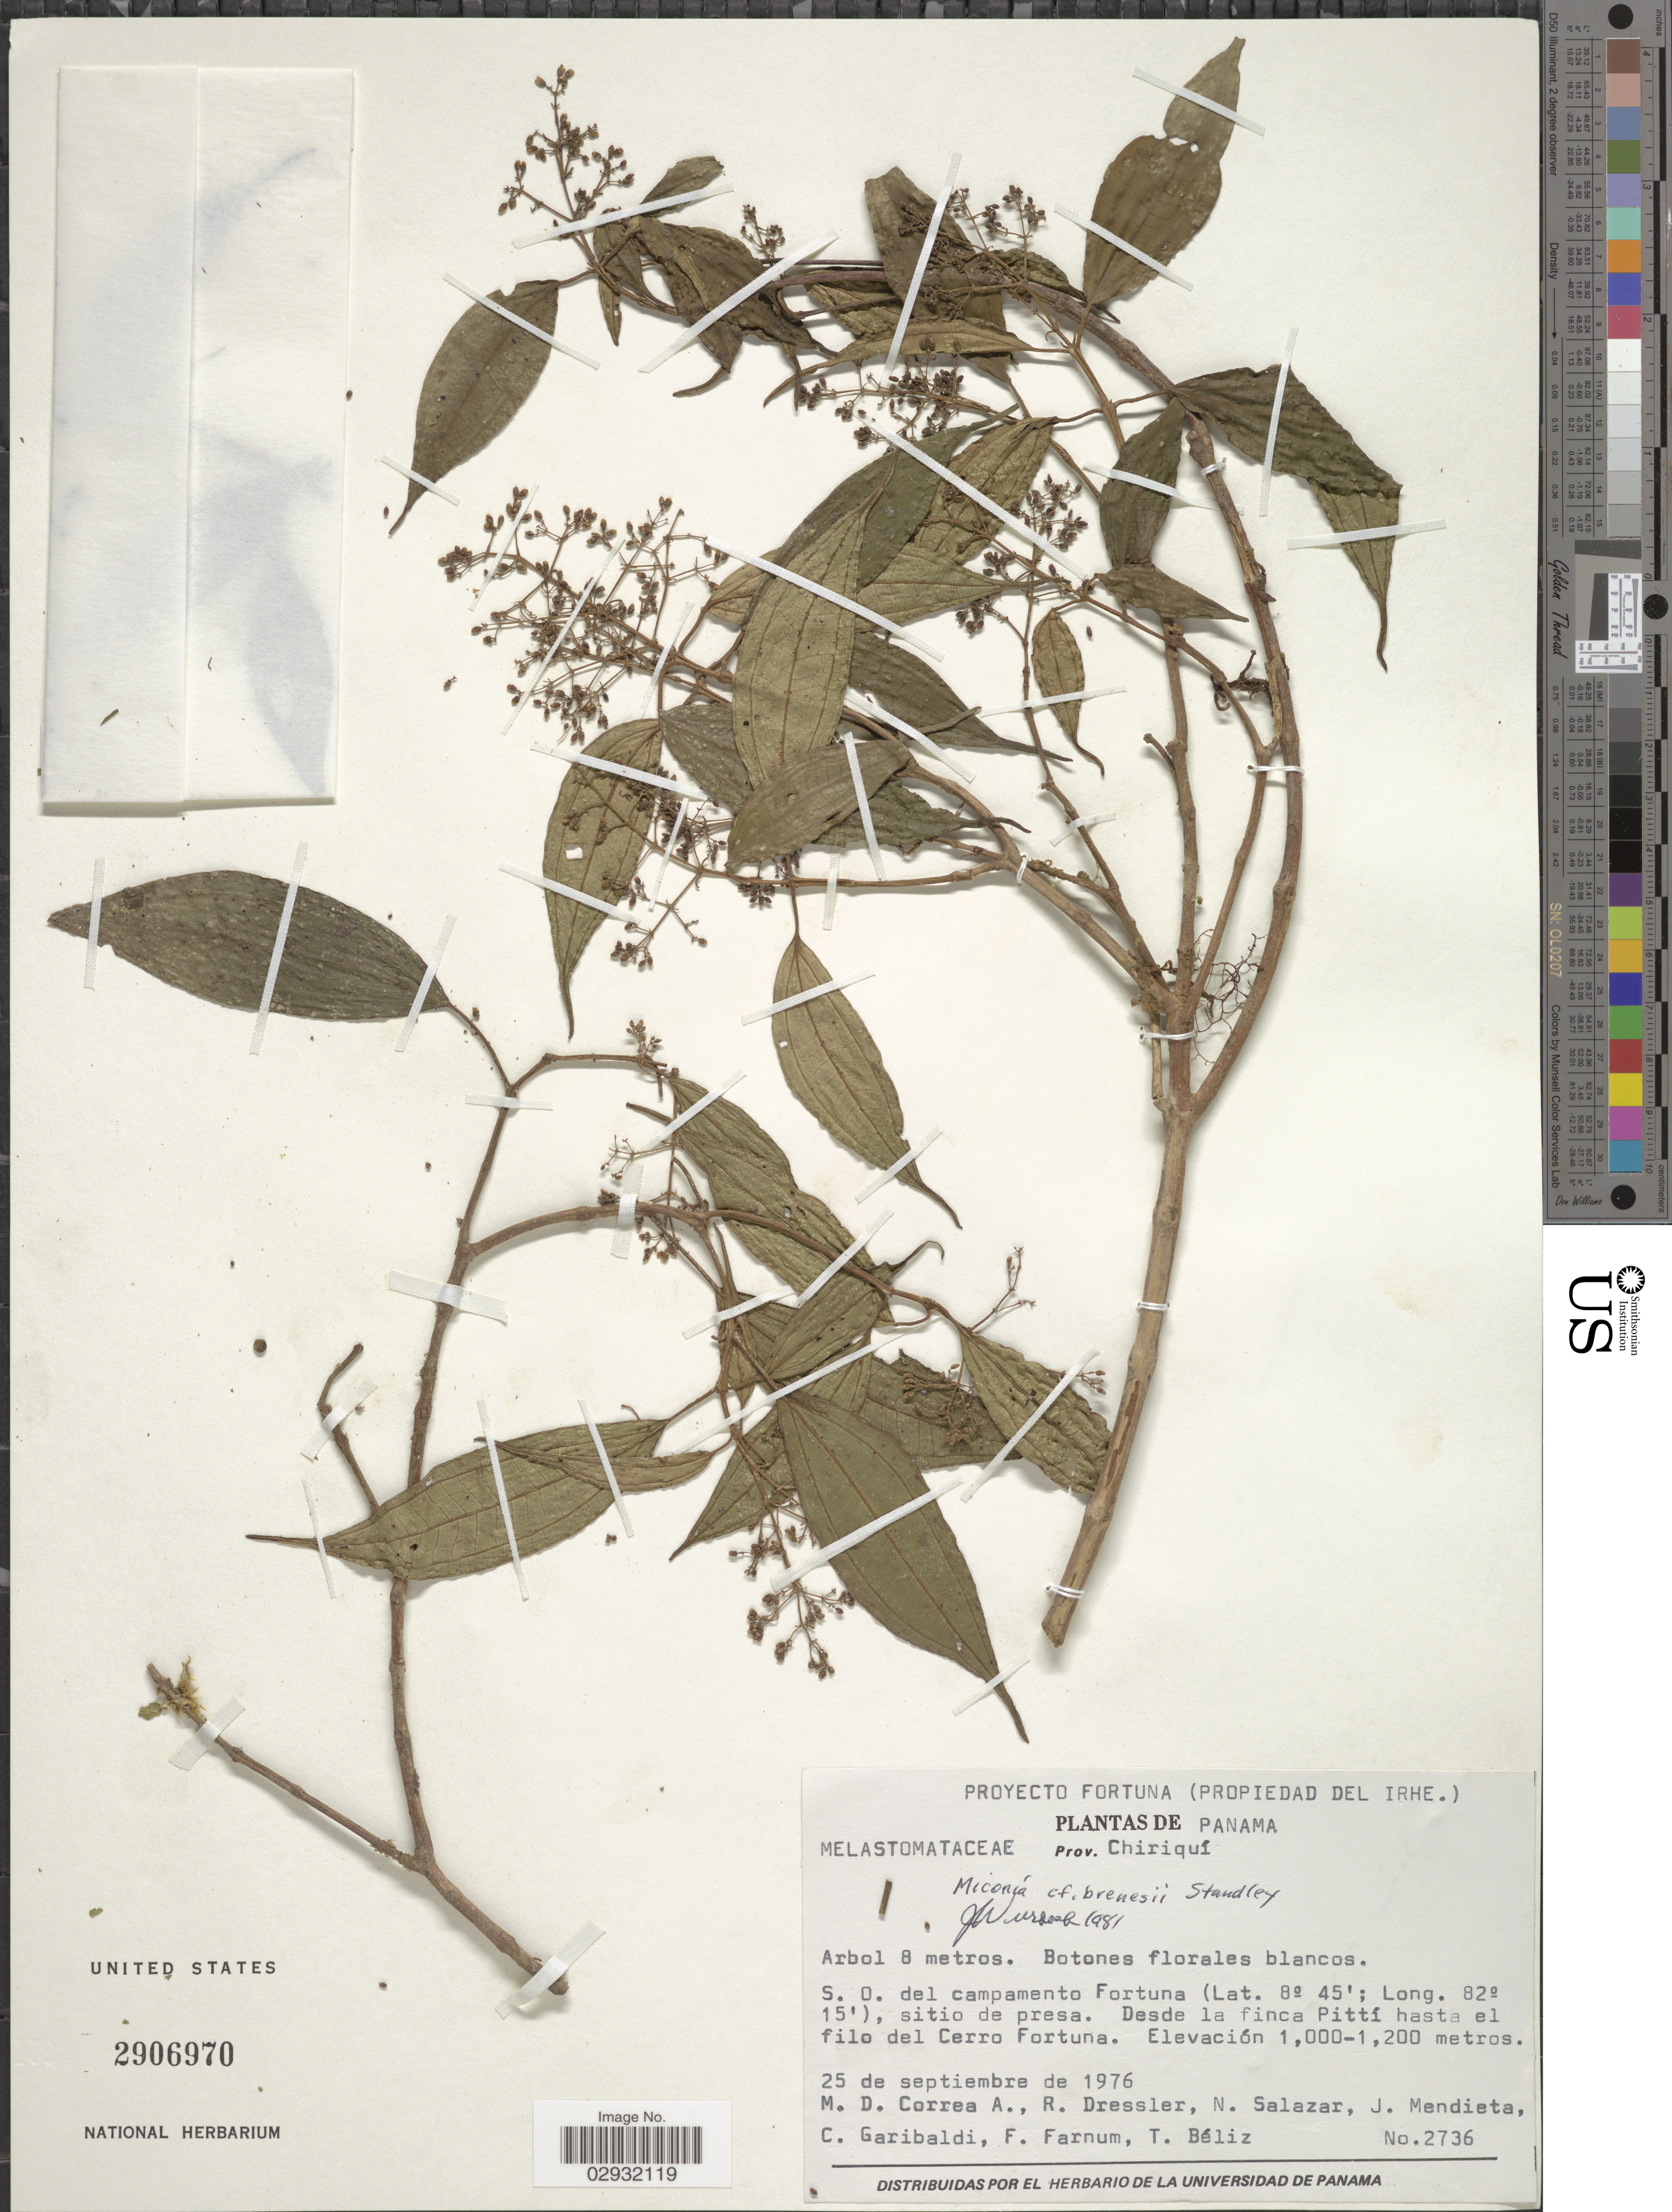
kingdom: Plantae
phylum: Tracheophyta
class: Magnoliopsida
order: Myrtales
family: Melastomataceae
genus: Miconia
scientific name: Miconia brenesii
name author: Standl.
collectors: M. D. Corrêa-A., R. Dressler, N. Salazar & J. Mendieta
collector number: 2736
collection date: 1976-09-25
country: Panama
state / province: Chiriqui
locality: S. O. del campamento Fortuna, Desde la finca Pittí hasta el filo del Cerro Fortuna.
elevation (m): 1000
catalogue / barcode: US 2906970